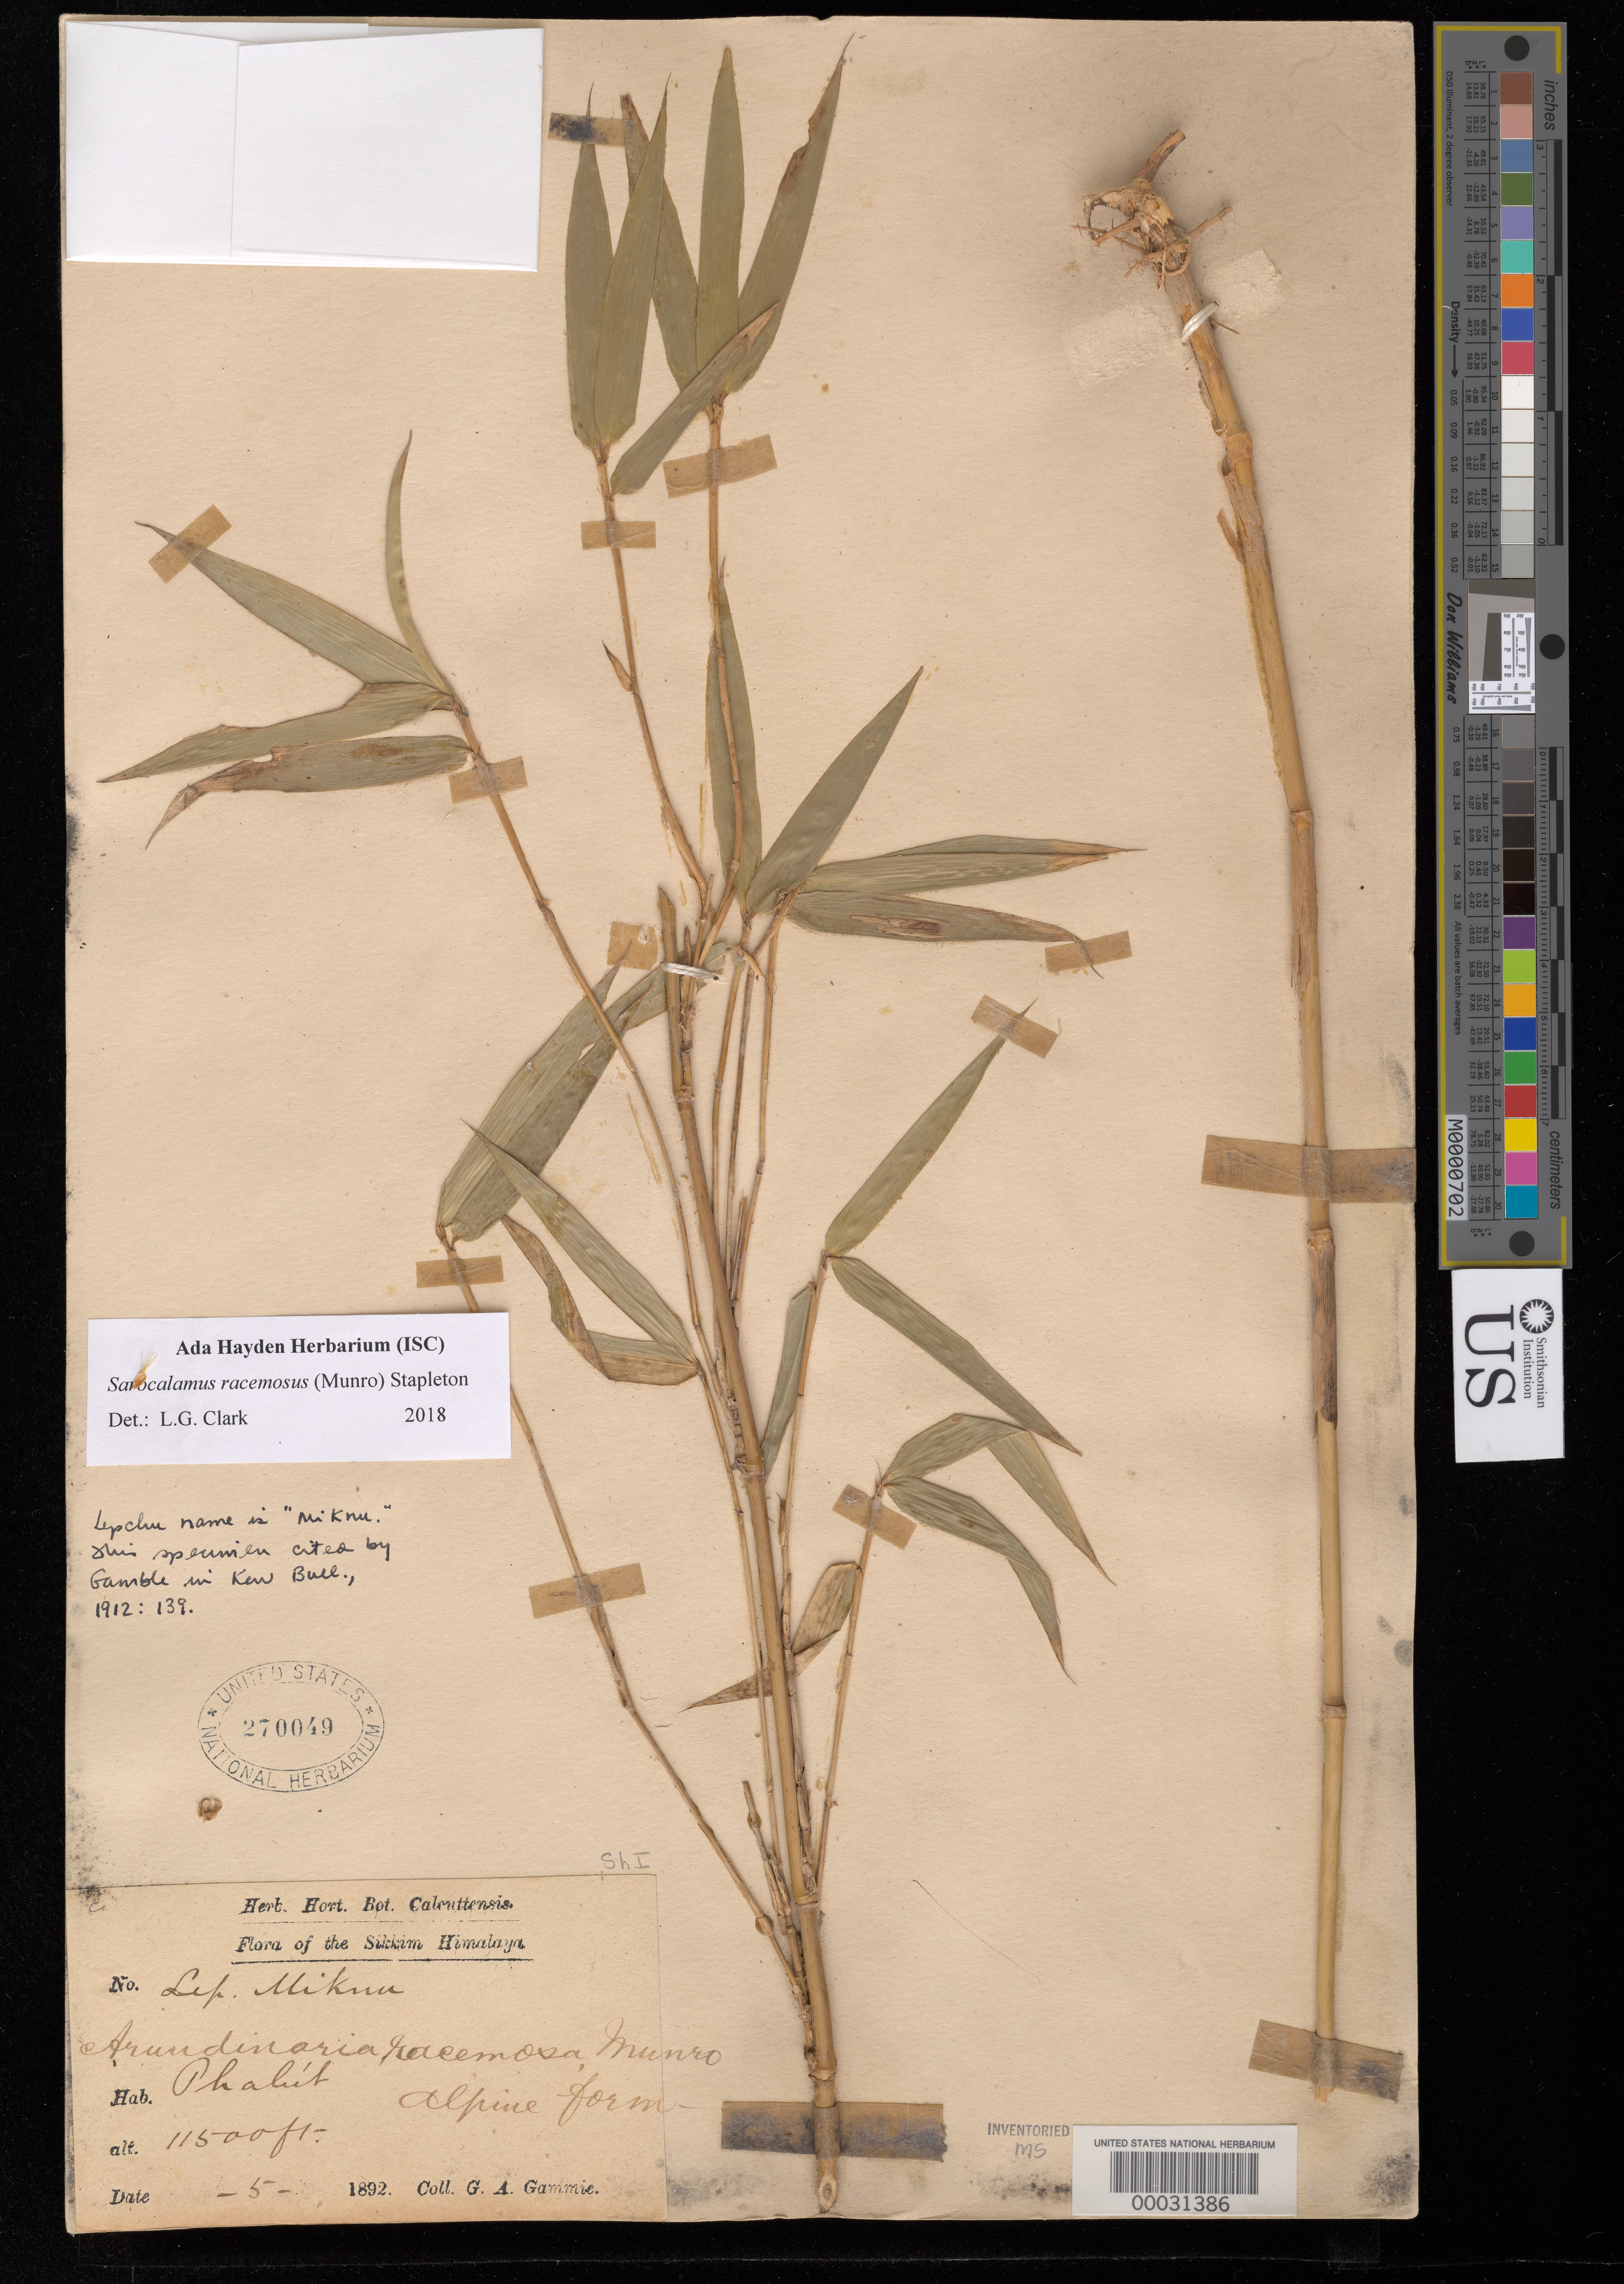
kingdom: Plantae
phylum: Tracheophyta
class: Liliopsida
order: Poales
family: Poaceae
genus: Sarocalamus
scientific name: Sarocalamus racemosus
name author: (Munro) Stapleton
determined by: Clark, L. G.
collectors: G. Gammie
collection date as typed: May 1892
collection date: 1892-05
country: India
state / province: Sikkim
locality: Phalut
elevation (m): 3505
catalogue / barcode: US 270049